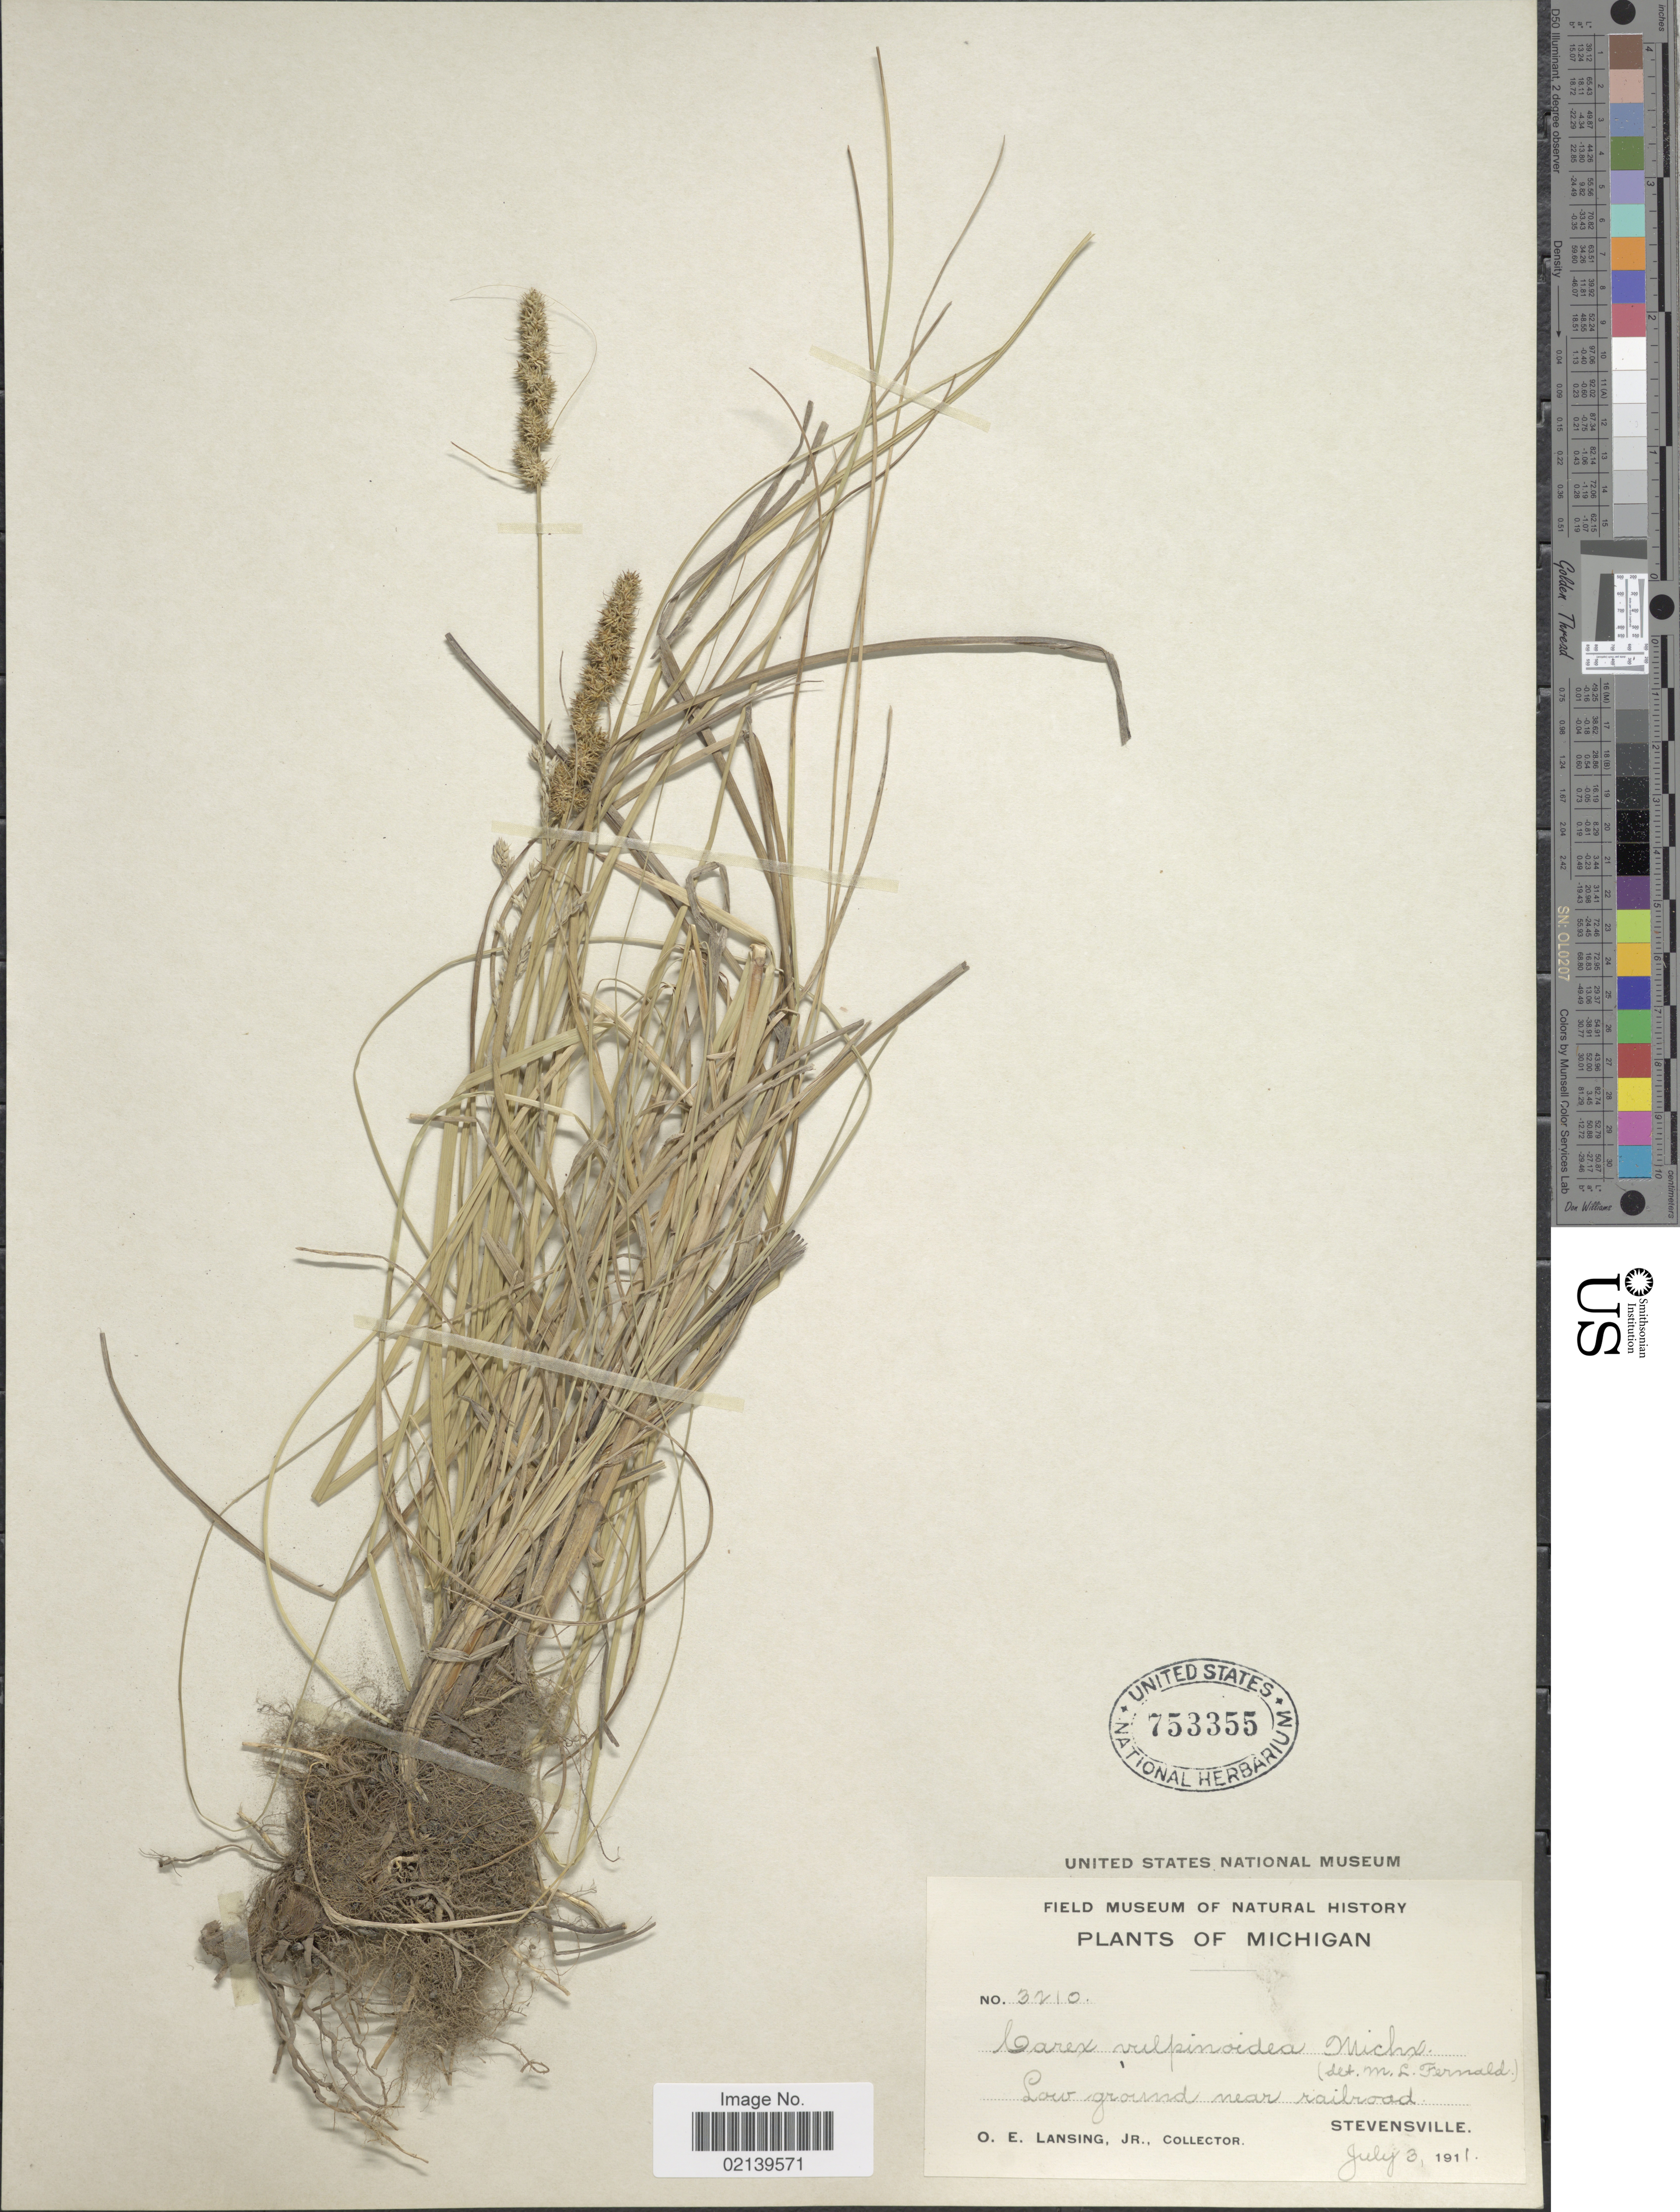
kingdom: Plantae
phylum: Tracheophyta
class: Liliopsida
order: Poales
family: Cyperaceae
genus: Carex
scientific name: Carex vulpinoidea Michx.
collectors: O. Lansing Jr.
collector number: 3210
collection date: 1911-07-03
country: United States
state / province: Michigan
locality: Stevensville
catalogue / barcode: US 753355